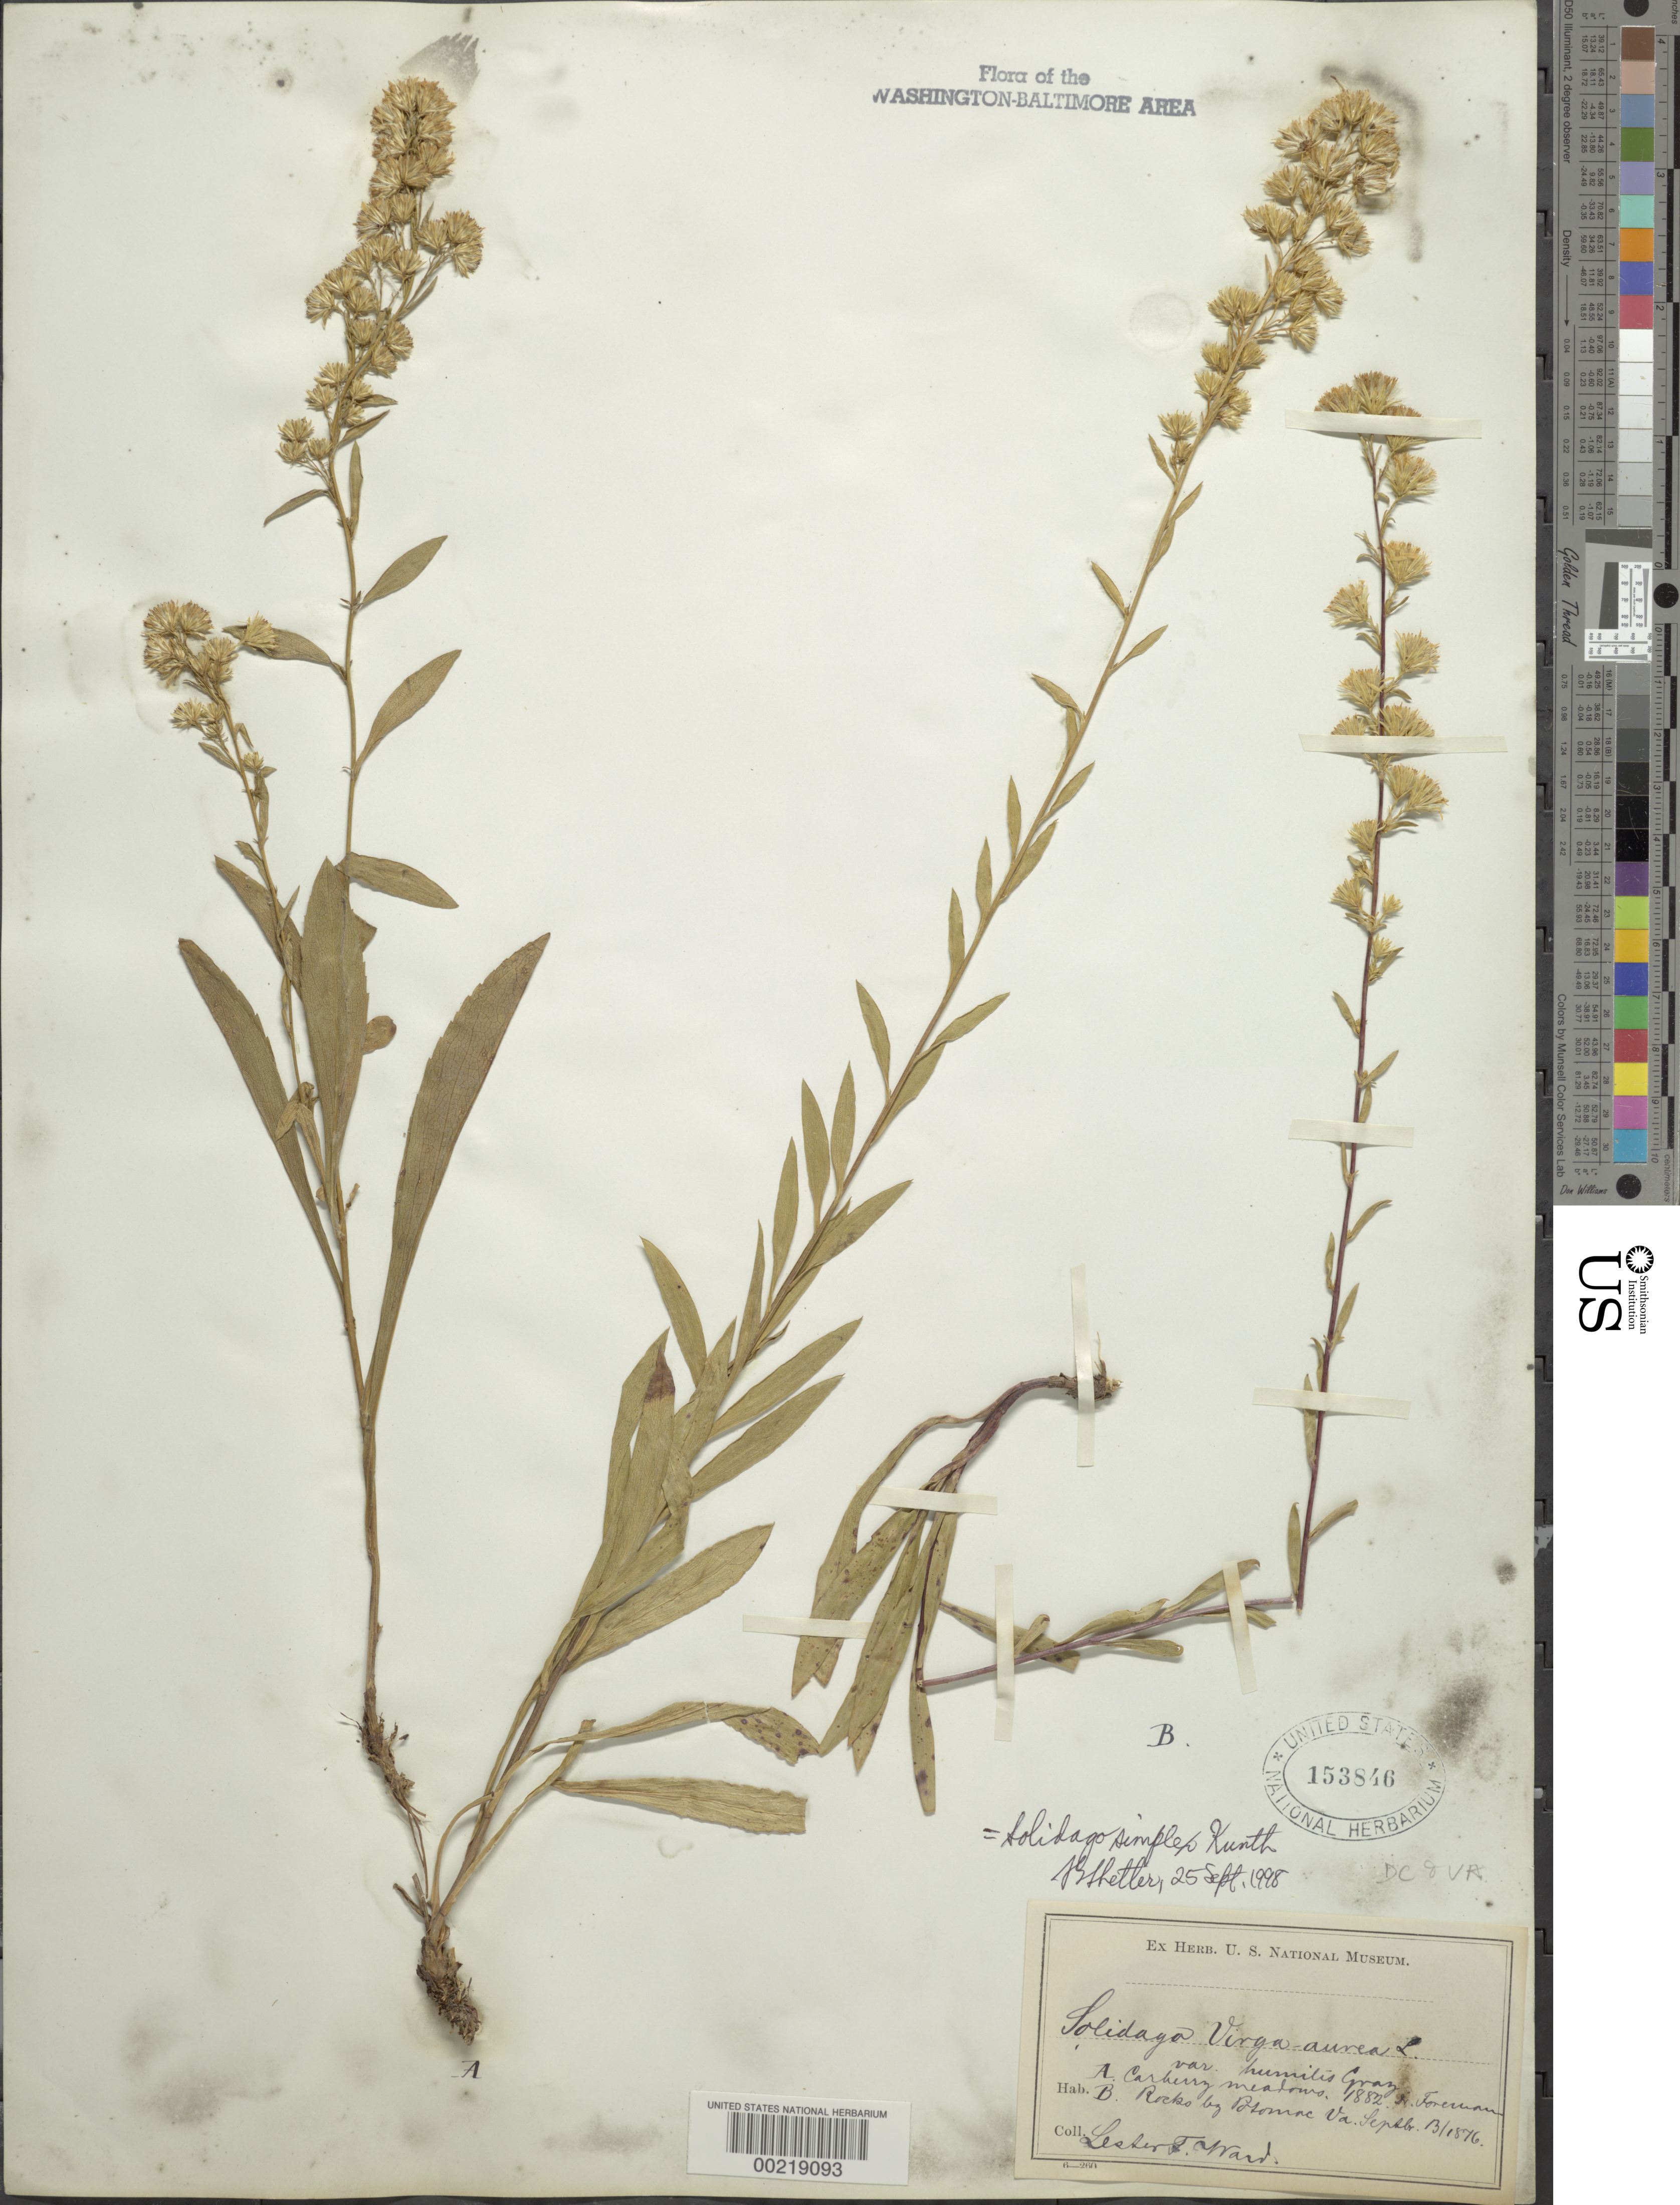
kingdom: Plantae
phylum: Tracheophyta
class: Magnoliopsida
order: Asterales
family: Asteraceae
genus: Solidago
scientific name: Solidago simplex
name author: Kunth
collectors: L. F. Ward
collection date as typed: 13 Sep 1876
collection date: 1876-09-13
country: United States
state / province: Virginia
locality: Potomac River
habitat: Rocks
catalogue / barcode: US 153846